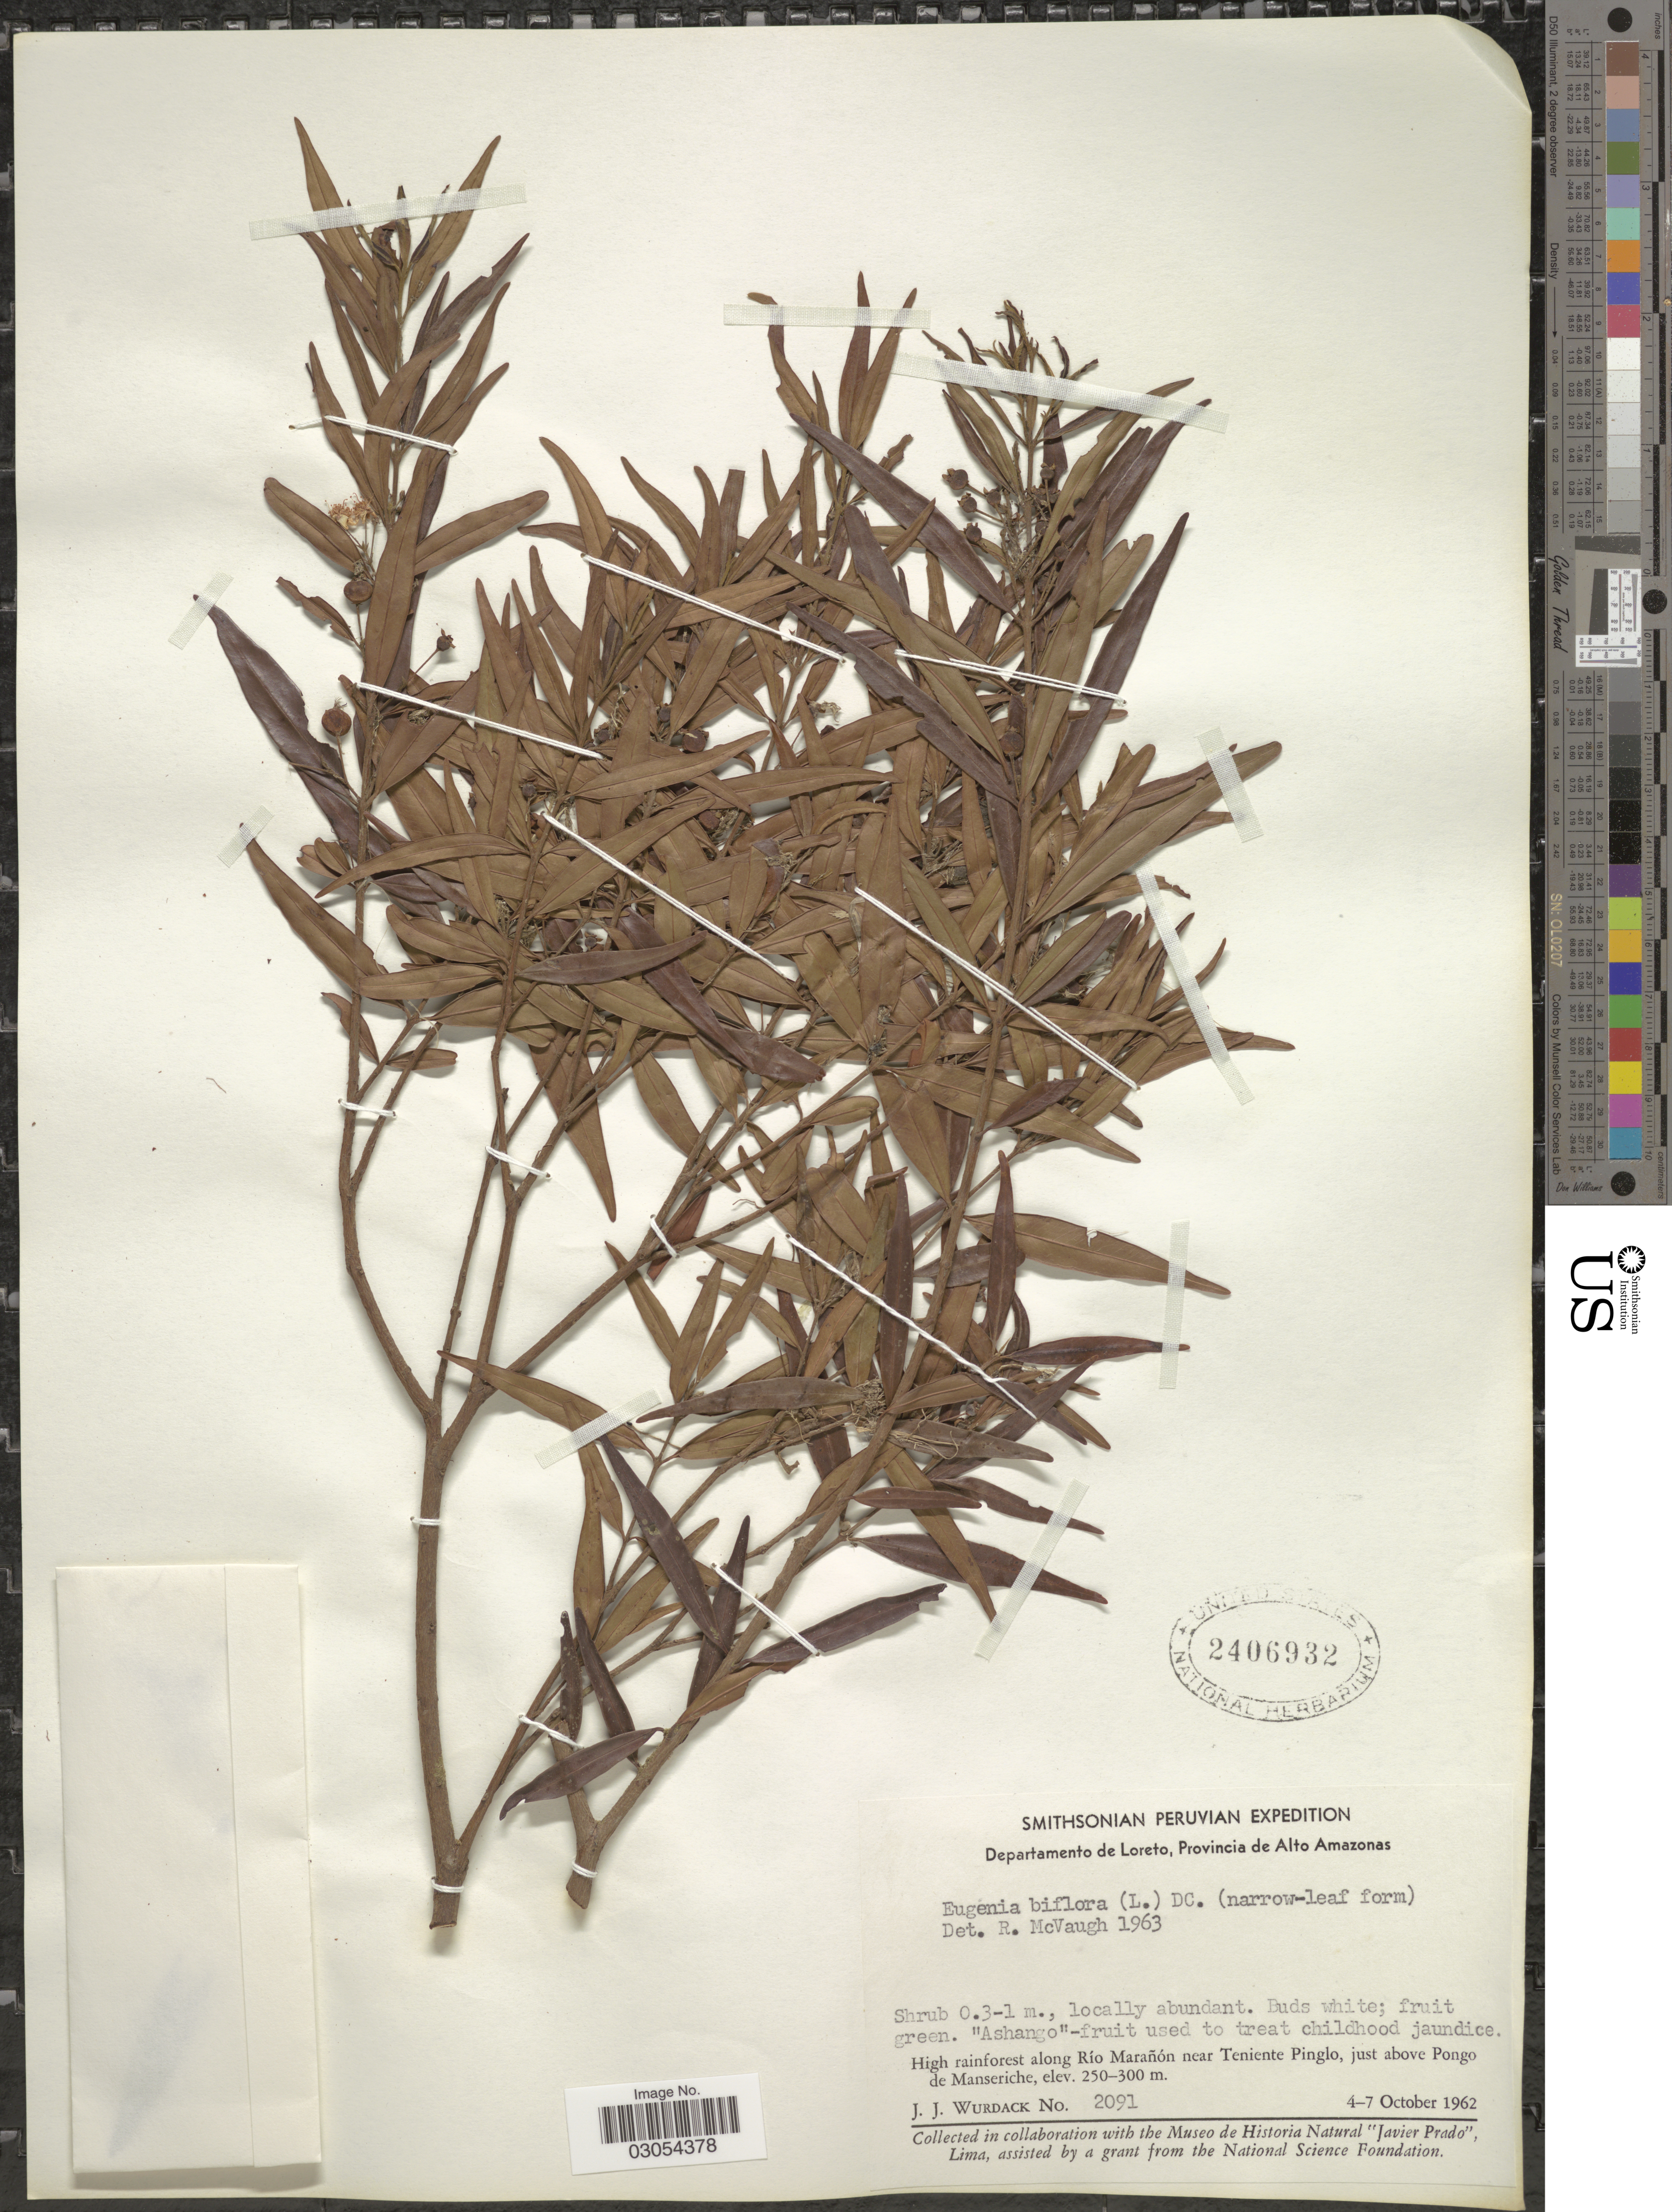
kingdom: Plantae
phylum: Tracheophyta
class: Magnoliopsida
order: Myrtales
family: Myrtaceae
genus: Eugenia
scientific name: Eugenia biflora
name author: (L.) DC.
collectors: J. J. Wurdack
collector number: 2091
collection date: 1962-10-04/1962-10-07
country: Peru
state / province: Loreto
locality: Departamento de Loreto, Provincia de Alto Amazon. Hugh rainforest along Río Marañón near Teniente Pinglo, just above Pongo de Manseriche.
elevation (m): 250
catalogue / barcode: US 2406932